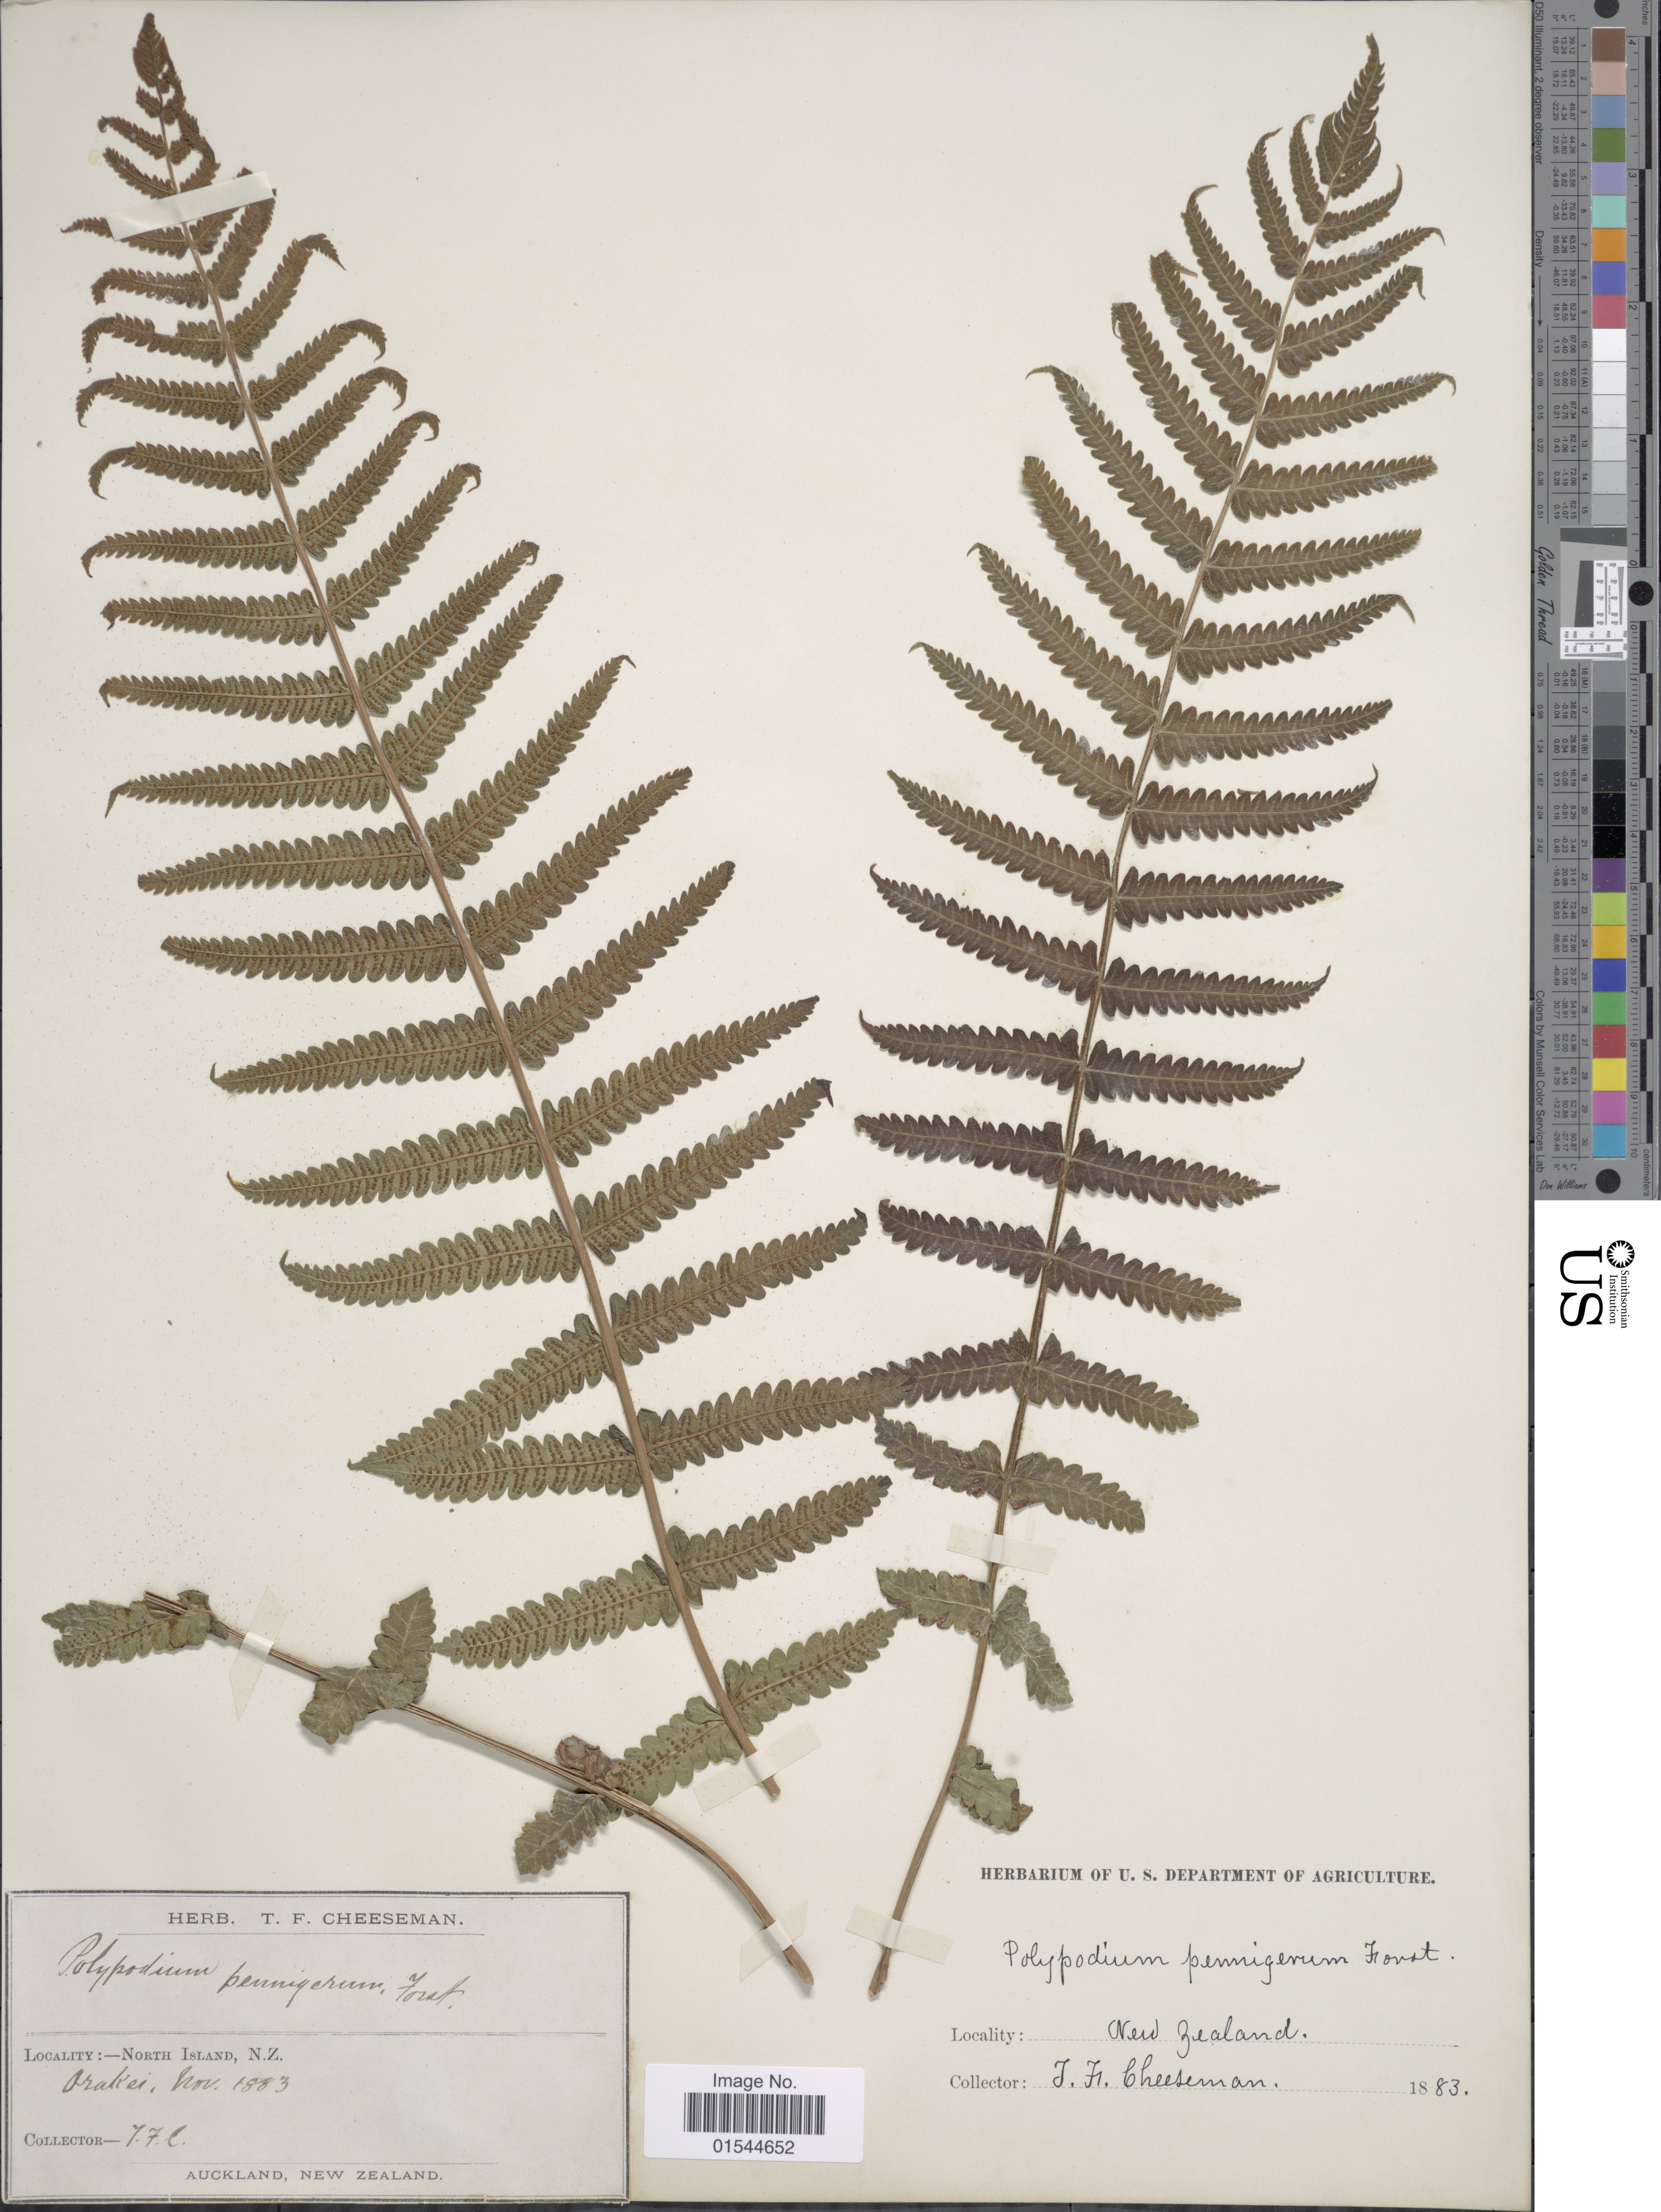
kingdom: Plantae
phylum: Tracheophyta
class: Polypodiopsida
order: Polypodiales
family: Thelypteridaceae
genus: Pneumatopteris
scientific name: Pneumatopteris pennigera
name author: (G. Forst.) Holttum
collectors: T. F. Cheeseman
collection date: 1883-11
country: New Zealand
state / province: Auckland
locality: North Island, N.Z., Orakei